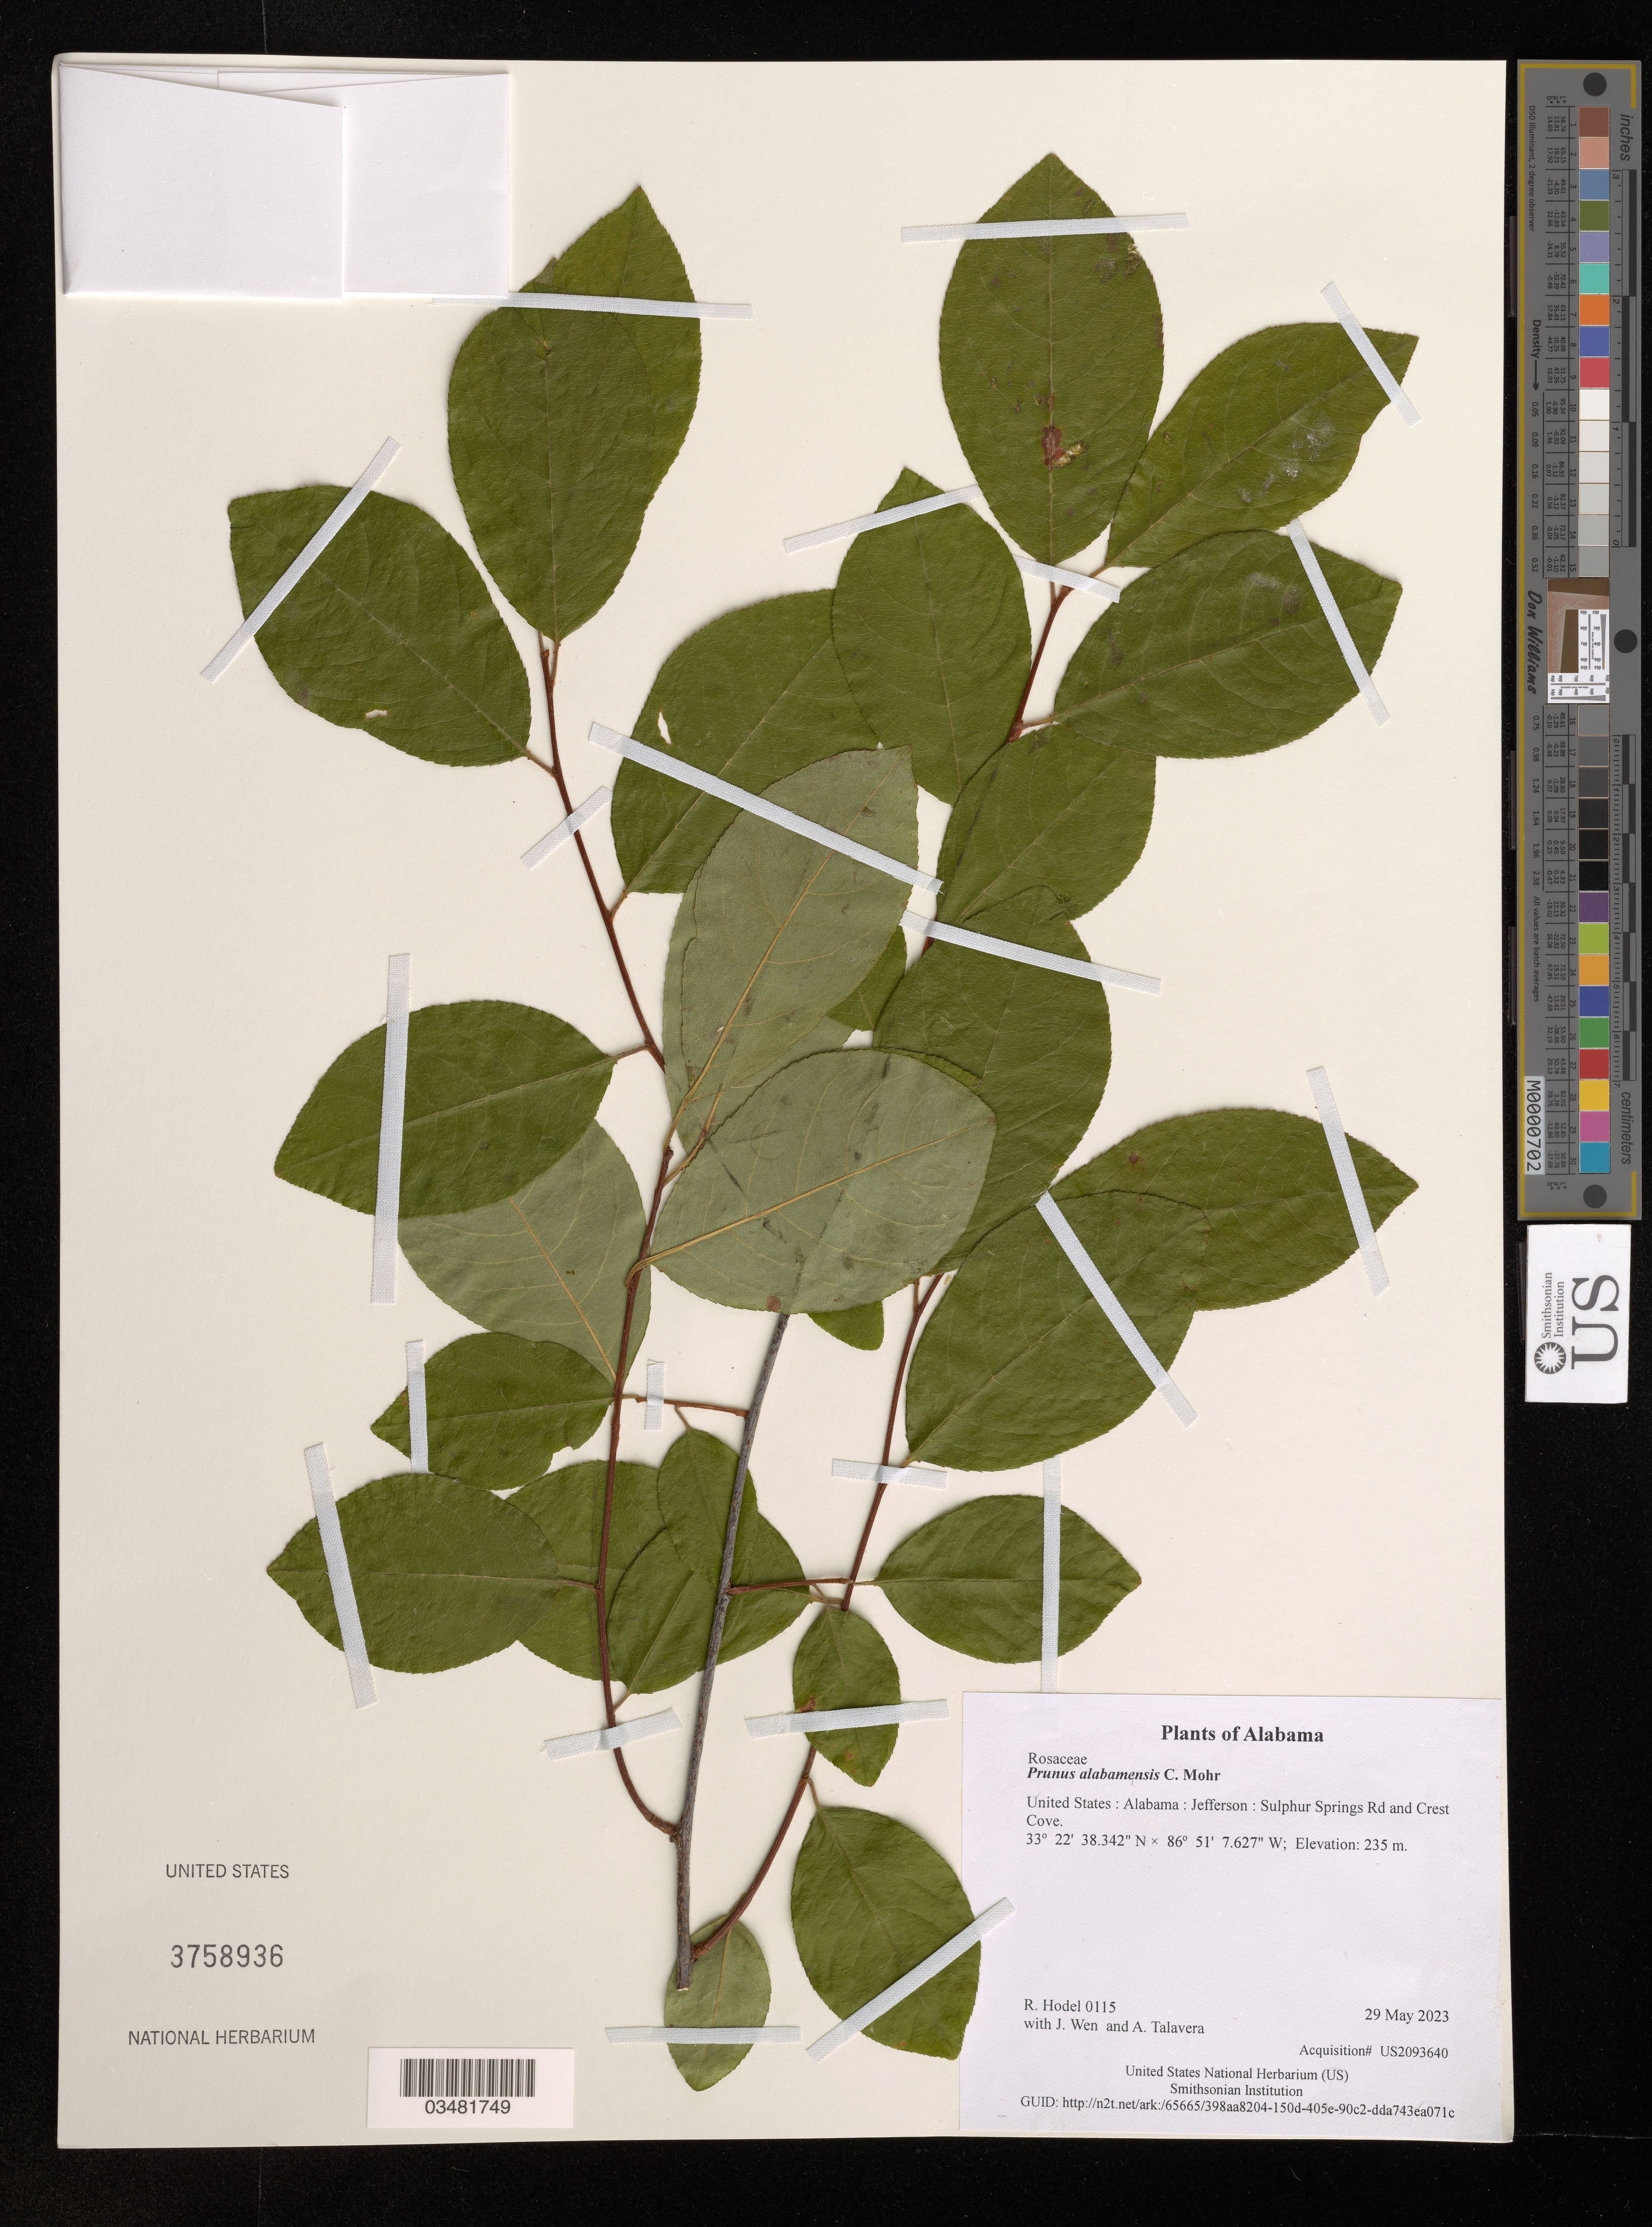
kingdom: Plantae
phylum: Tracheophyta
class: Magnoliopsida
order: Rosales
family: Rosaceae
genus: Prunus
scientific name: Prunus alabamensis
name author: C. Mohr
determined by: Hodel, Richard G. J.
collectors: R. Hodel, J. Wen & A. Talavera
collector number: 0115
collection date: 2023-05-29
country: United States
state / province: Alabama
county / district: Jefferson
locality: Sulphur Springs Rd and Crest Cove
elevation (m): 235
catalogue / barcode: US 3758936